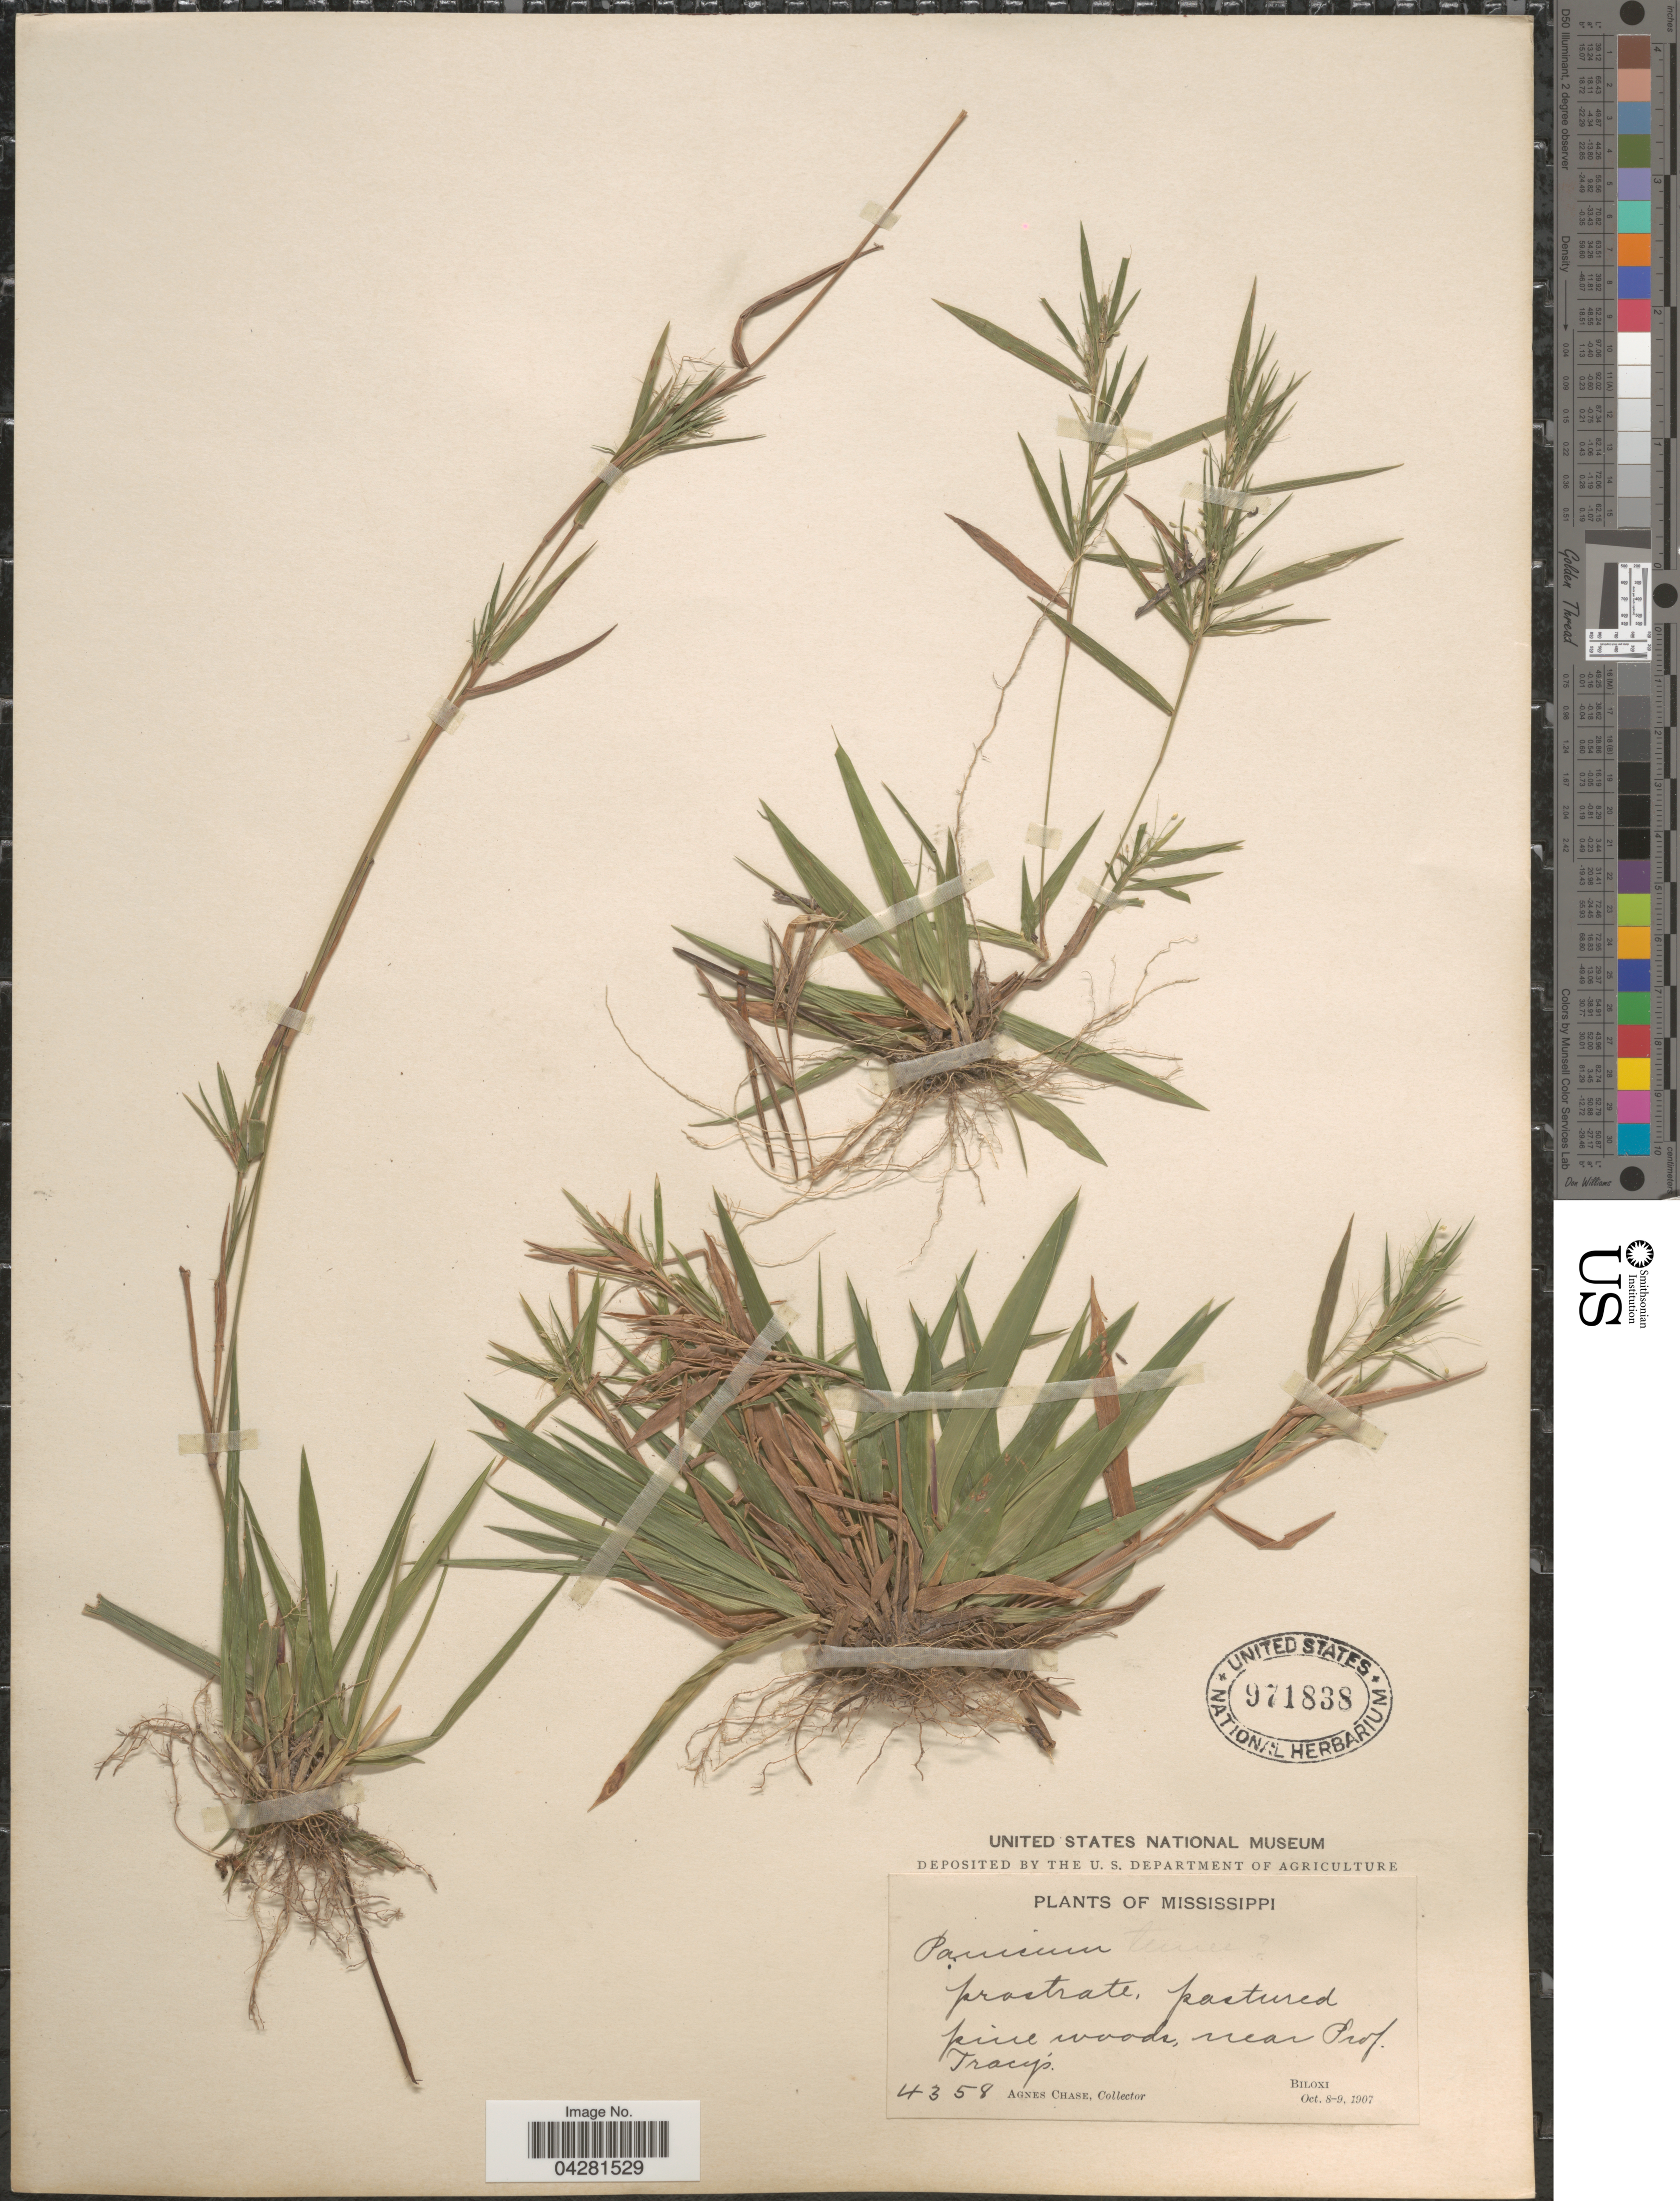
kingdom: Plantae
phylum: Tracheophyta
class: Liliopsida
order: Poales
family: Poaceae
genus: Dichanthelium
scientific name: Dichanthelium dichotomum var. unciphyllum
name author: (Trin.) Davidse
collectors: A. Chase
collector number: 4358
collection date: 1907-10-08/1907-10-09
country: United States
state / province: Mississippi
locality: Pastured pine woods, near Prof. Tracy's. Biloxi.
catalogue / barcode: US 971838